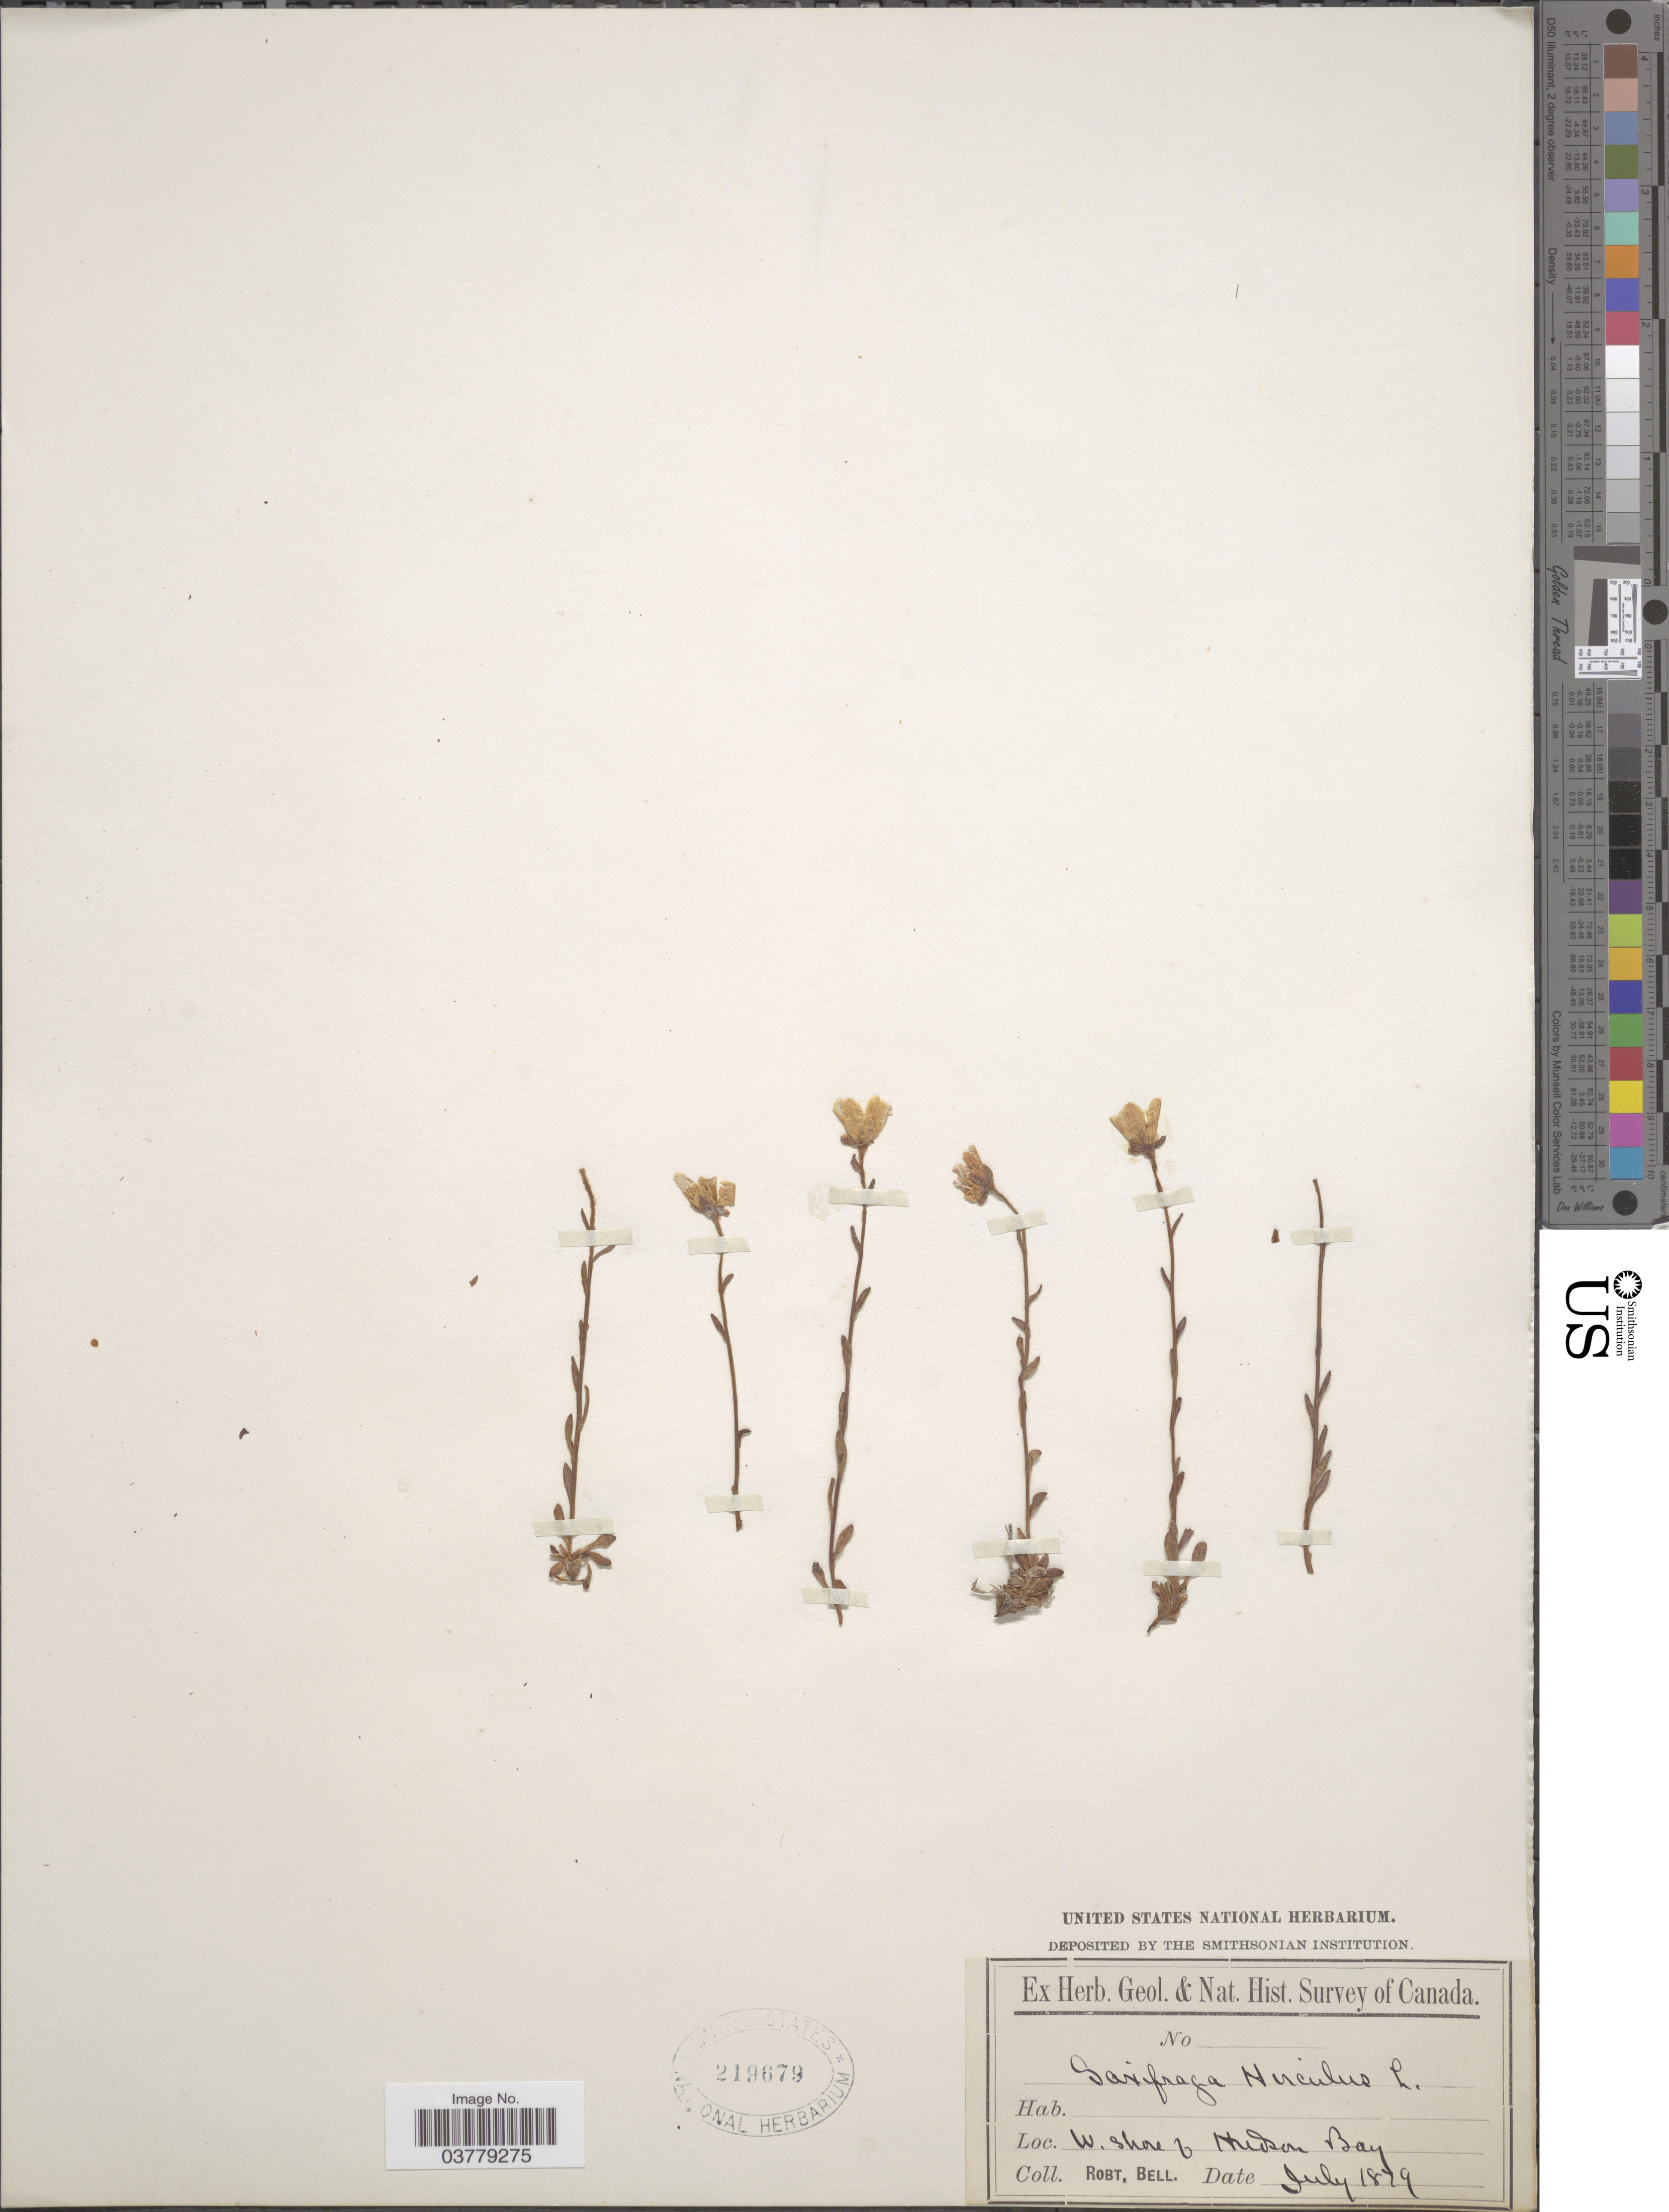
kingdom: Plantae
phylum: Tracheophyta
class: Magnoliopsida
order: Saxifragales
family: Saxifragaceae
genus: Saxifraga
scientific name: Saxifraga hirculus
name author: L.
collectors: R. Bell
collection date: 1879-07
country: Canada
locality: W. shore of Hudson Bay.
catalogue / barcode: US 219679